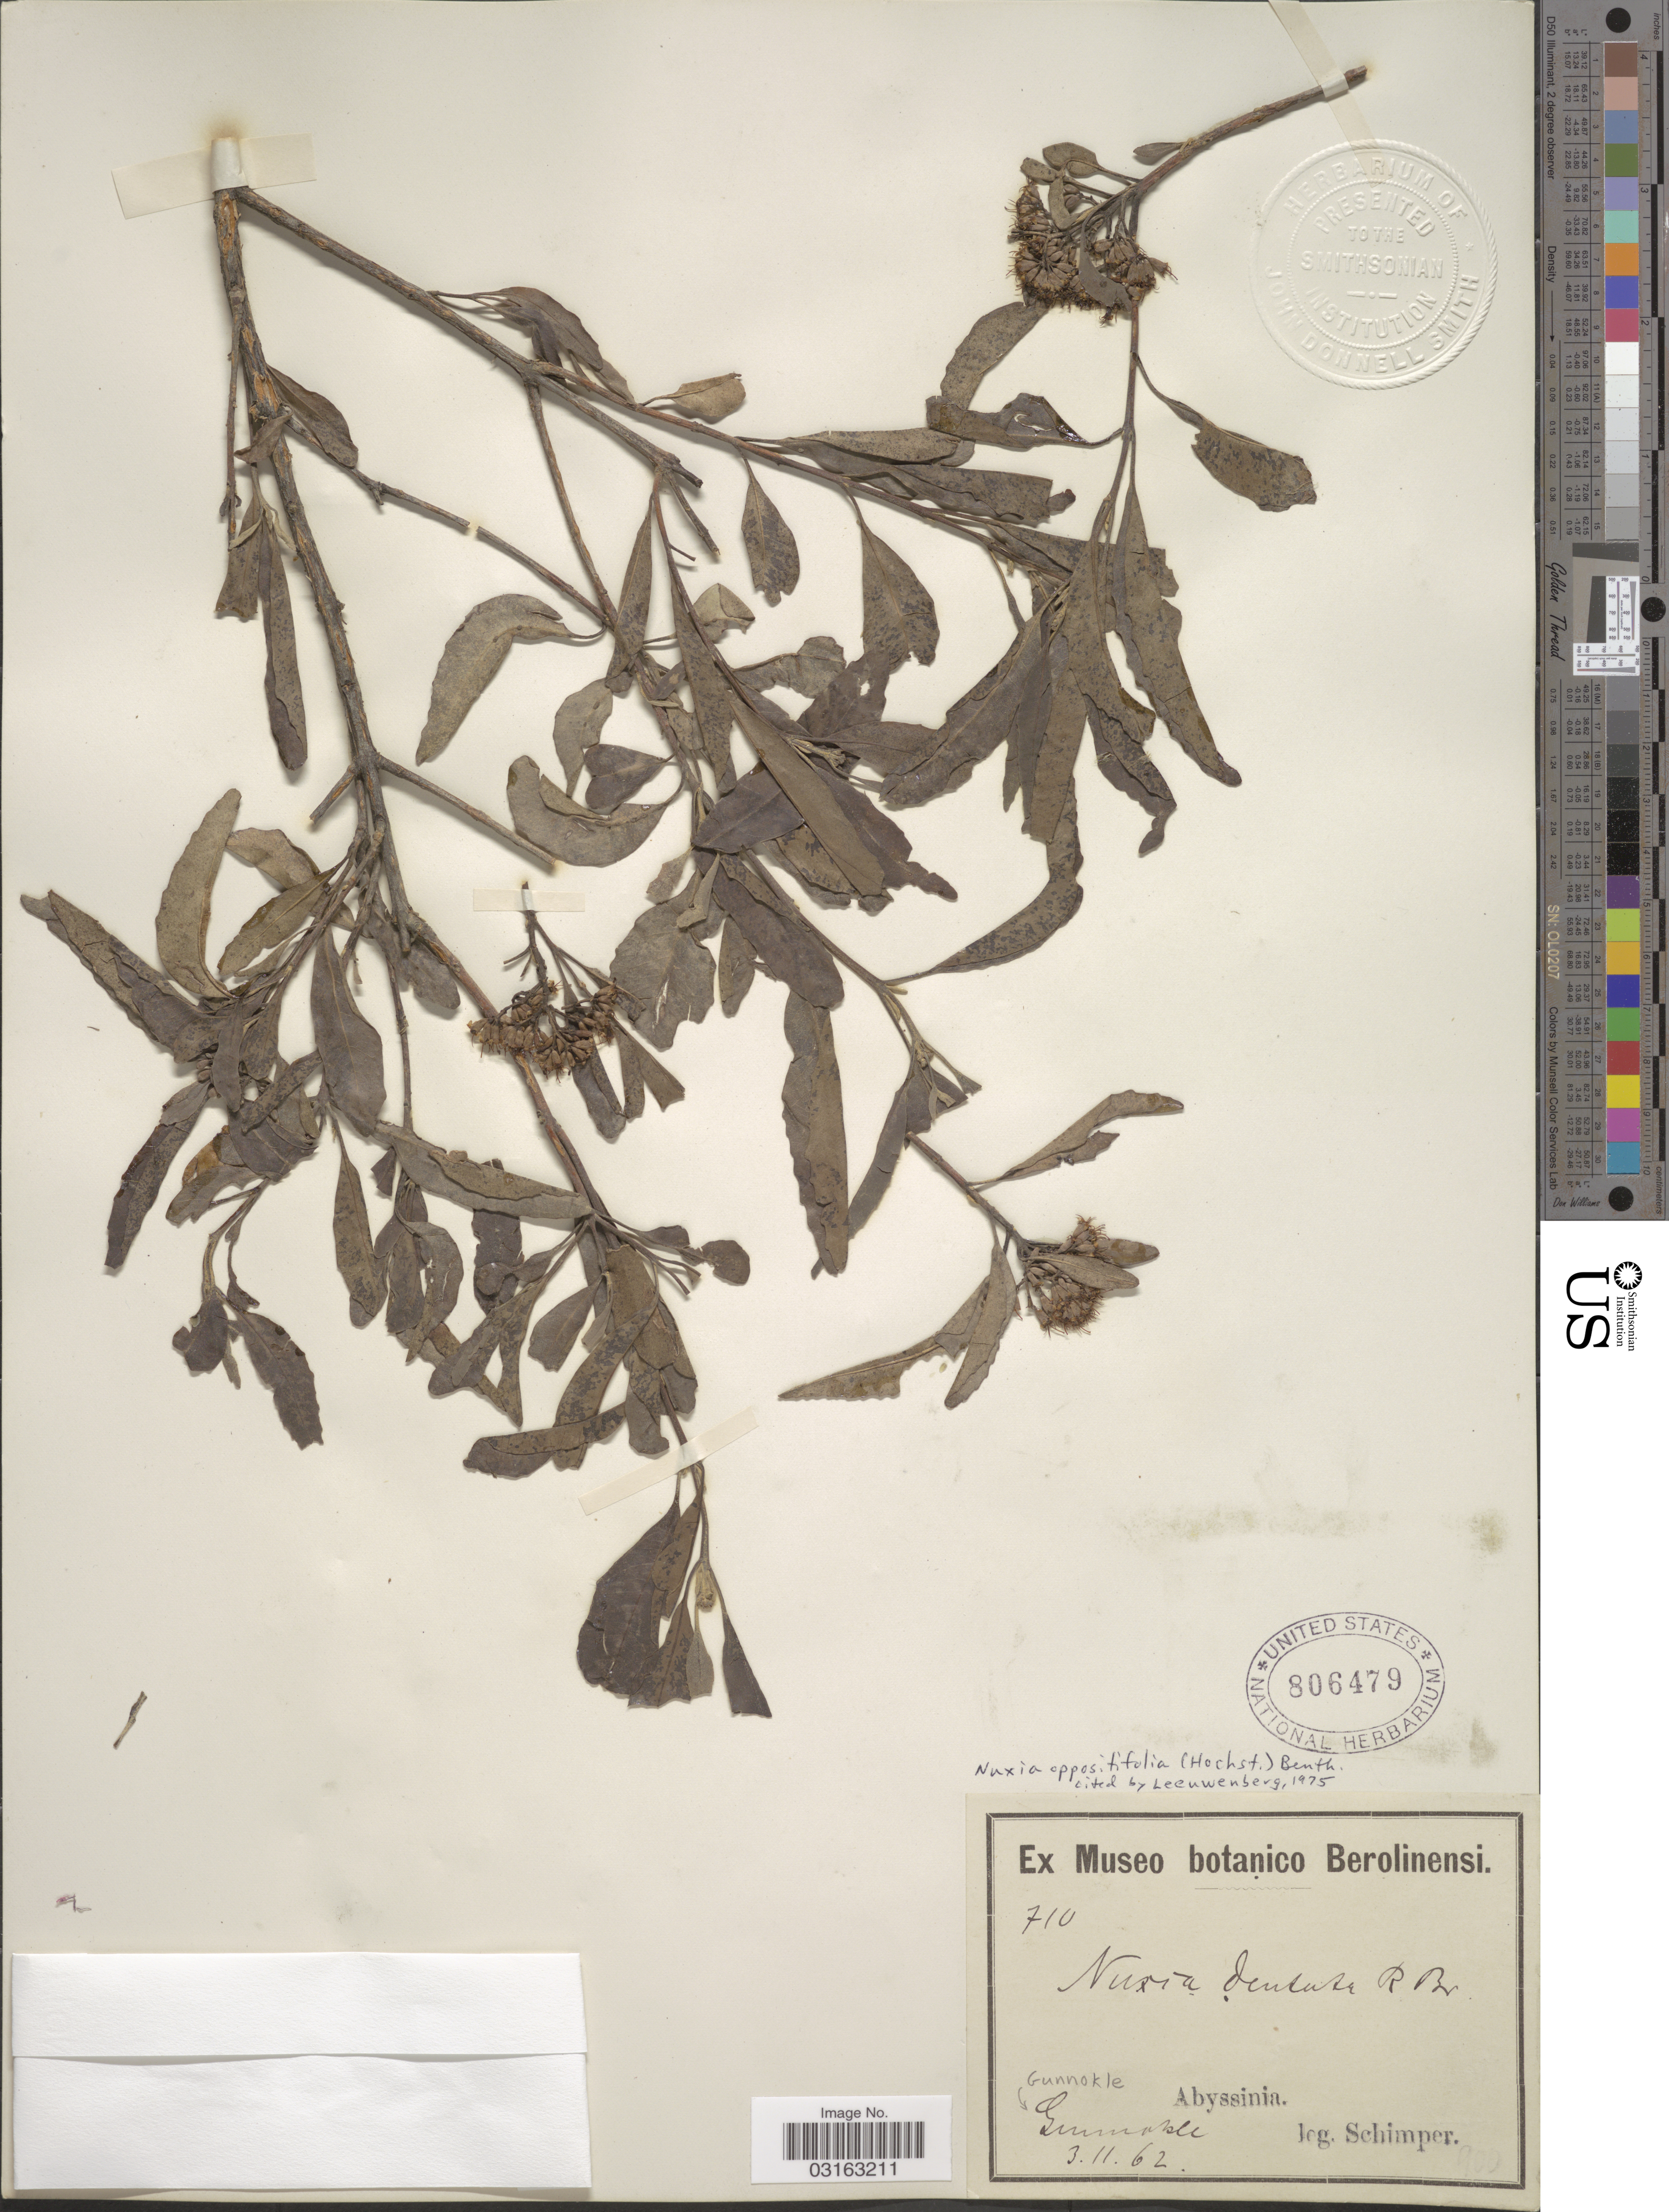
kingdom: Plantae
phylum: Tracheophyta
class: Magnoliopsida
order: Lamiales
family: Stilbaceae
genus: Nuxia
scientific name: Nuxia oppositifolia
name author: (Hochst.) Benth.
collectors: -. Schimper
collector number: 710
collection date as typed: Transcribed d/m/y: 3/11/62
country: Eritrea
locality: Gunnokle. Abyssinia.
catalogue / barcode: US 806479